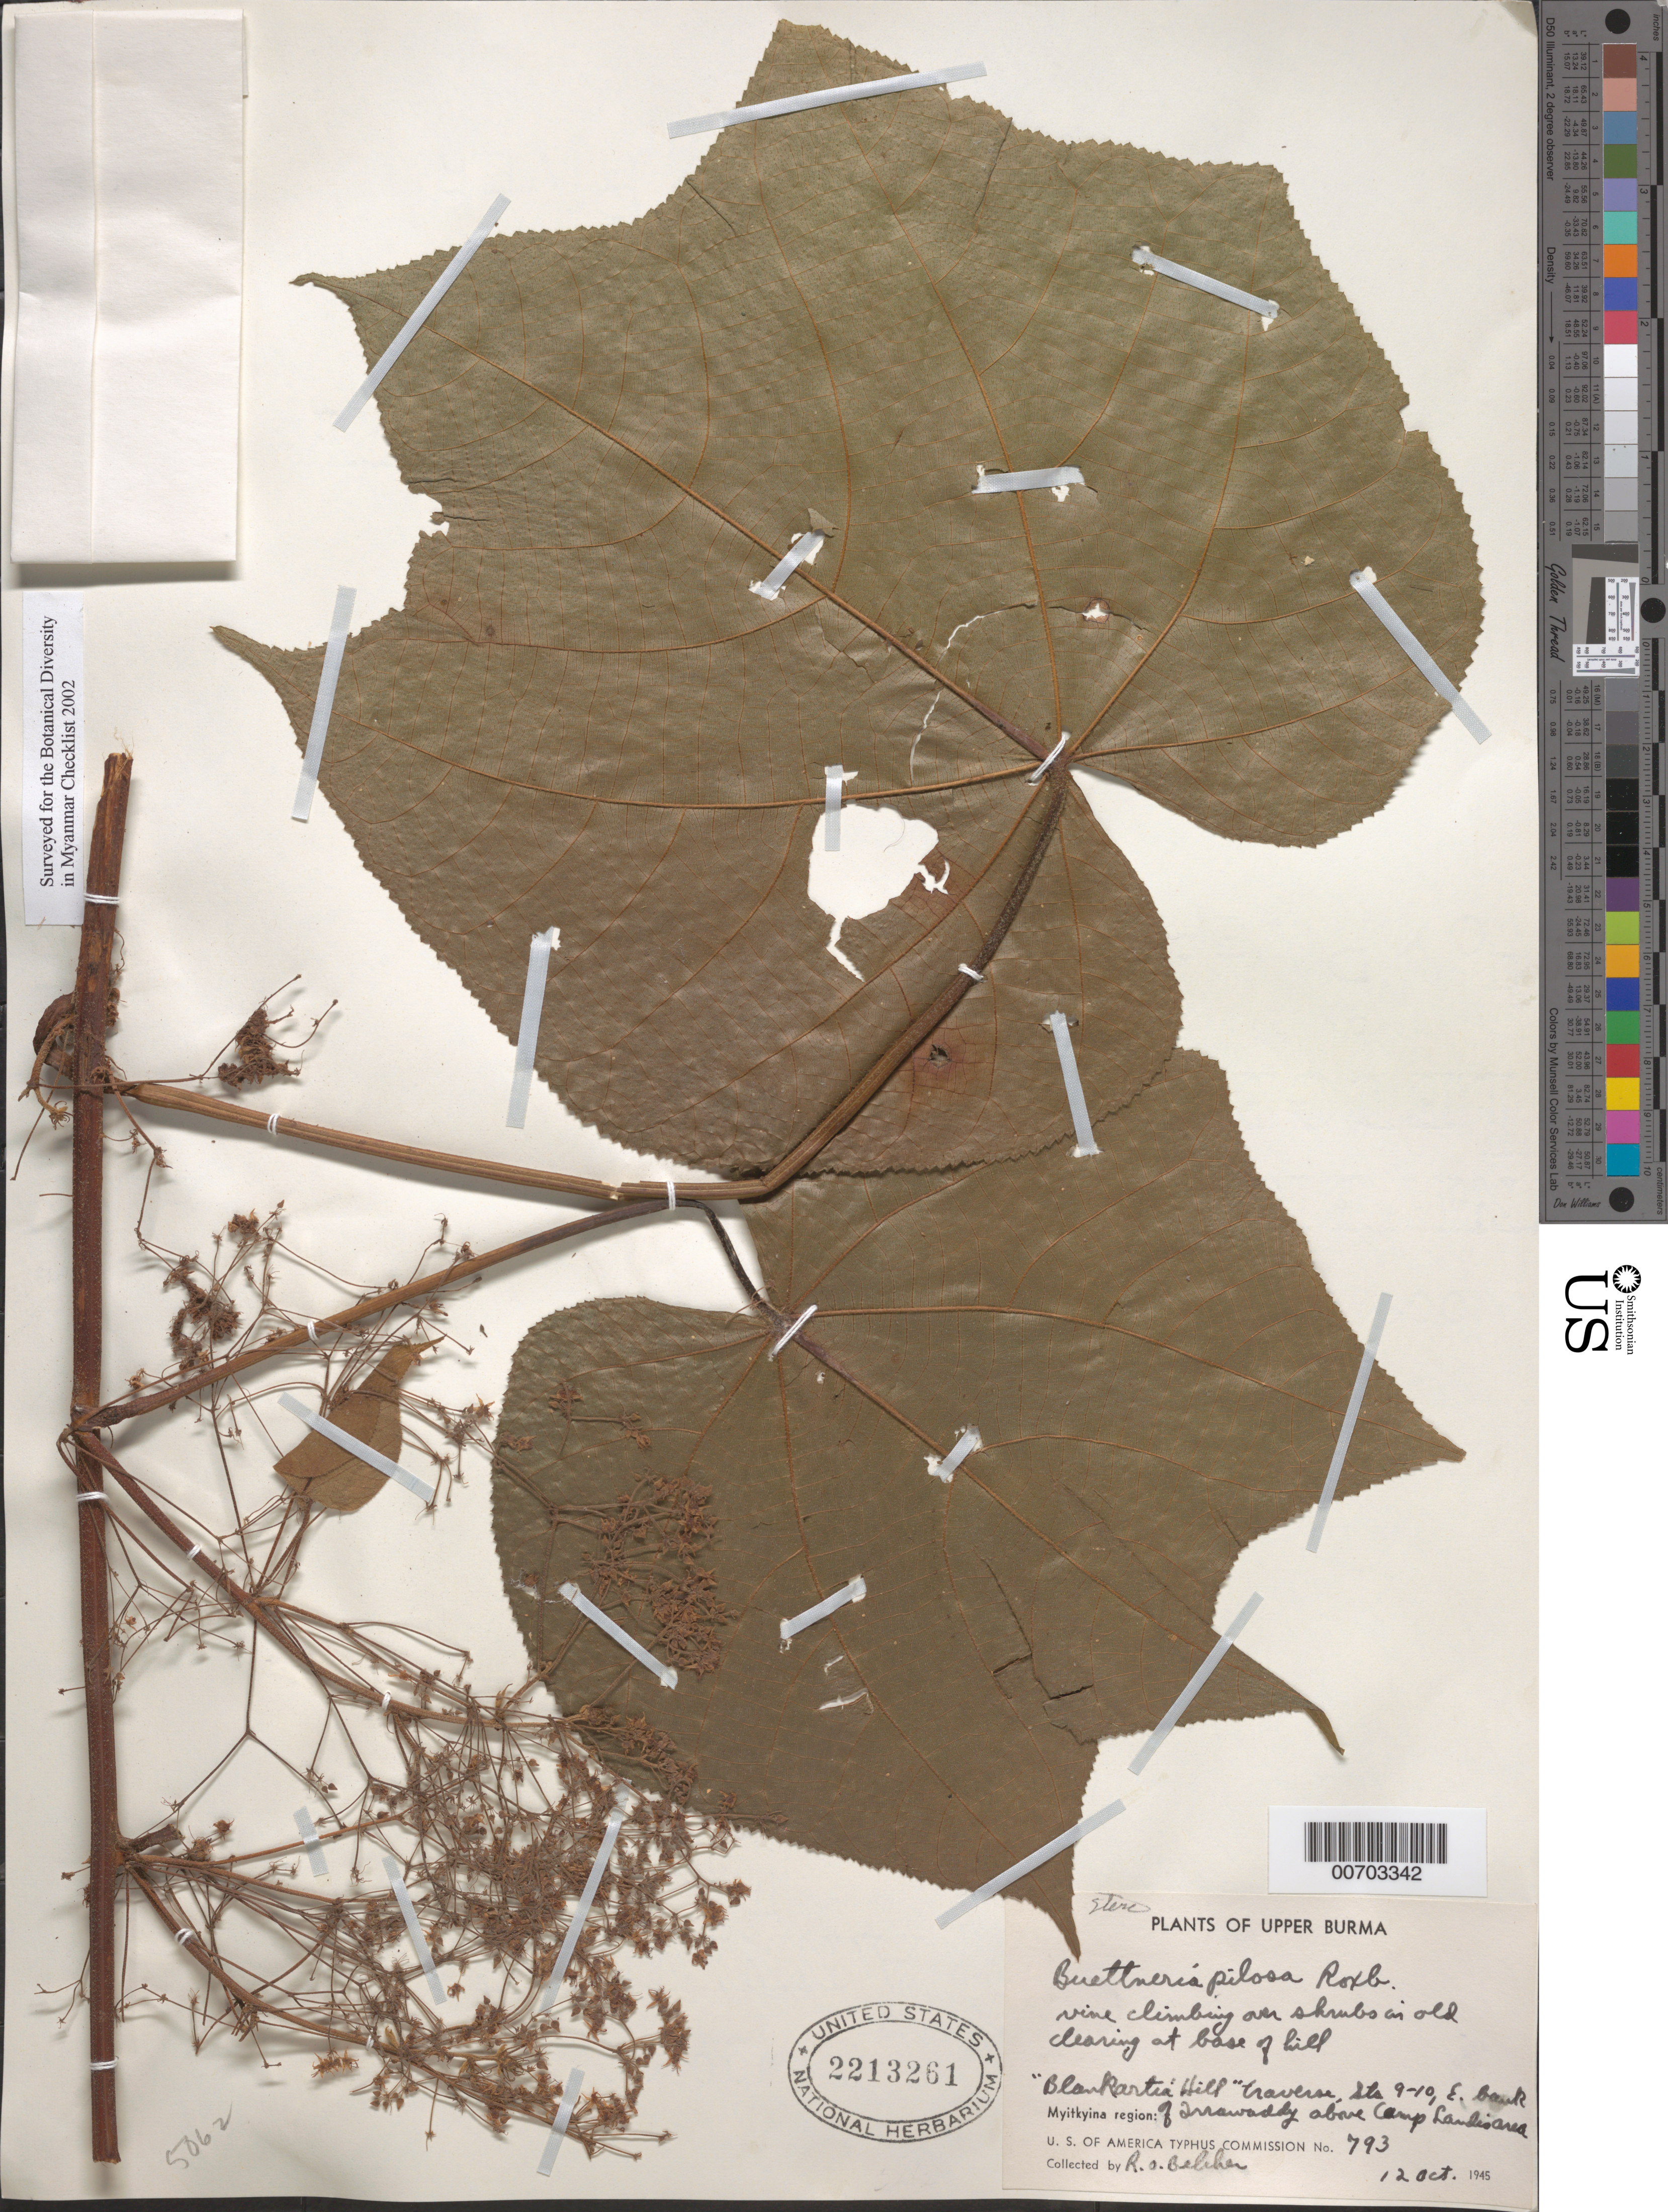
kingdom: Plantae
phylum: Tracheophyta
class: Magnoliopsida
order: Malvales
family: Malvaceae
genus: Ayenia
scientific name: Ayenia elegans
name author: (Ridl.) Deroliya & S.L. Meena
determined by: Dorr, L. J., (BOT), Smithsonian Institution - National Museum of Natural History (UNITED STATES)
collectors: R. Belcher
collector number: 793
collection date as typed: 12 Oct 1945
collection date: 1945-10-12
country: Myanmar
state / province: Kachin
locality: Myitkyina, Irrawaddy R., above Camp Landis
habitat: Clearing at base of hill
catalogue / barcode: US 2213261